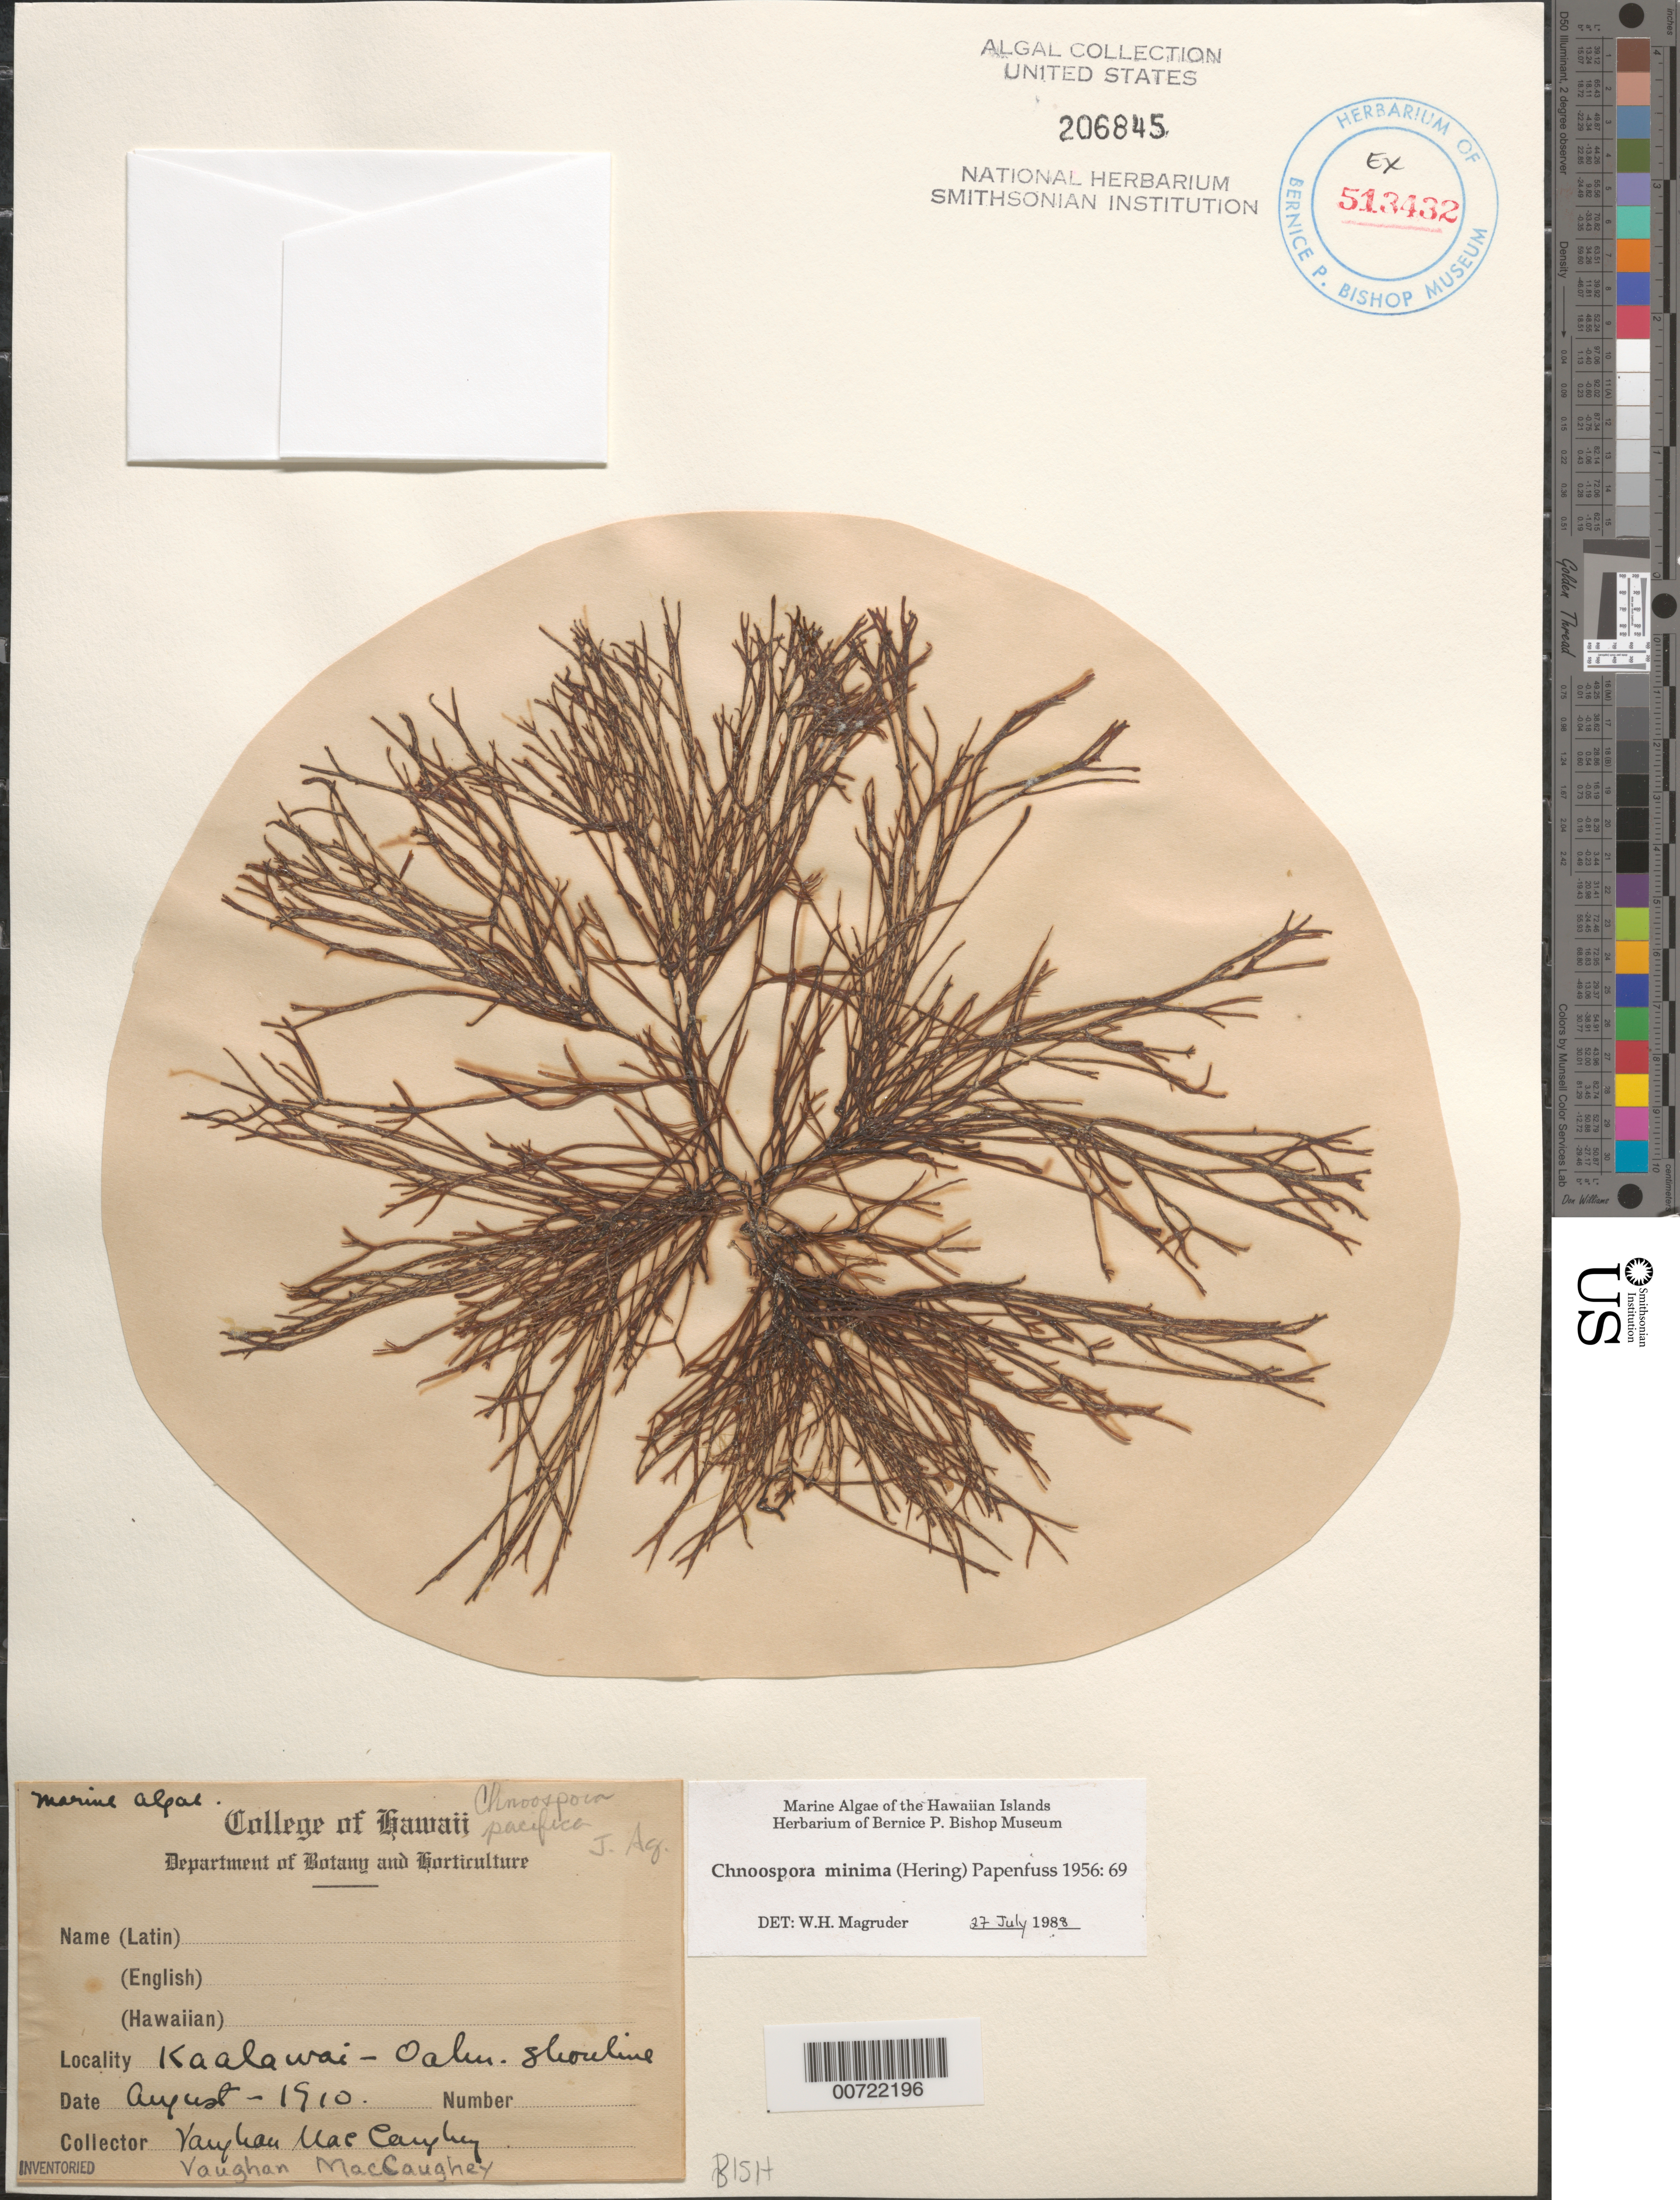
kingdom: Chromista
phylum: Ochrophyta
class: Phaeophyceae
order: Scytosiphonales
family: Scytosiphonaceae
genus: Chnoospora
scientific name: Chnoospora minima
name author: (Hering) Papenf.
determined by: Magruder, W. H.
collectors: V. MacCaughey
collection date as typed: Aug 1910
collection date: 1910-08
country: United States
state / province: Hawaii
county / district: Honolulu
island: Oahu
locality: Kaalawai, shoreline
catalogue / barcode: US 206845